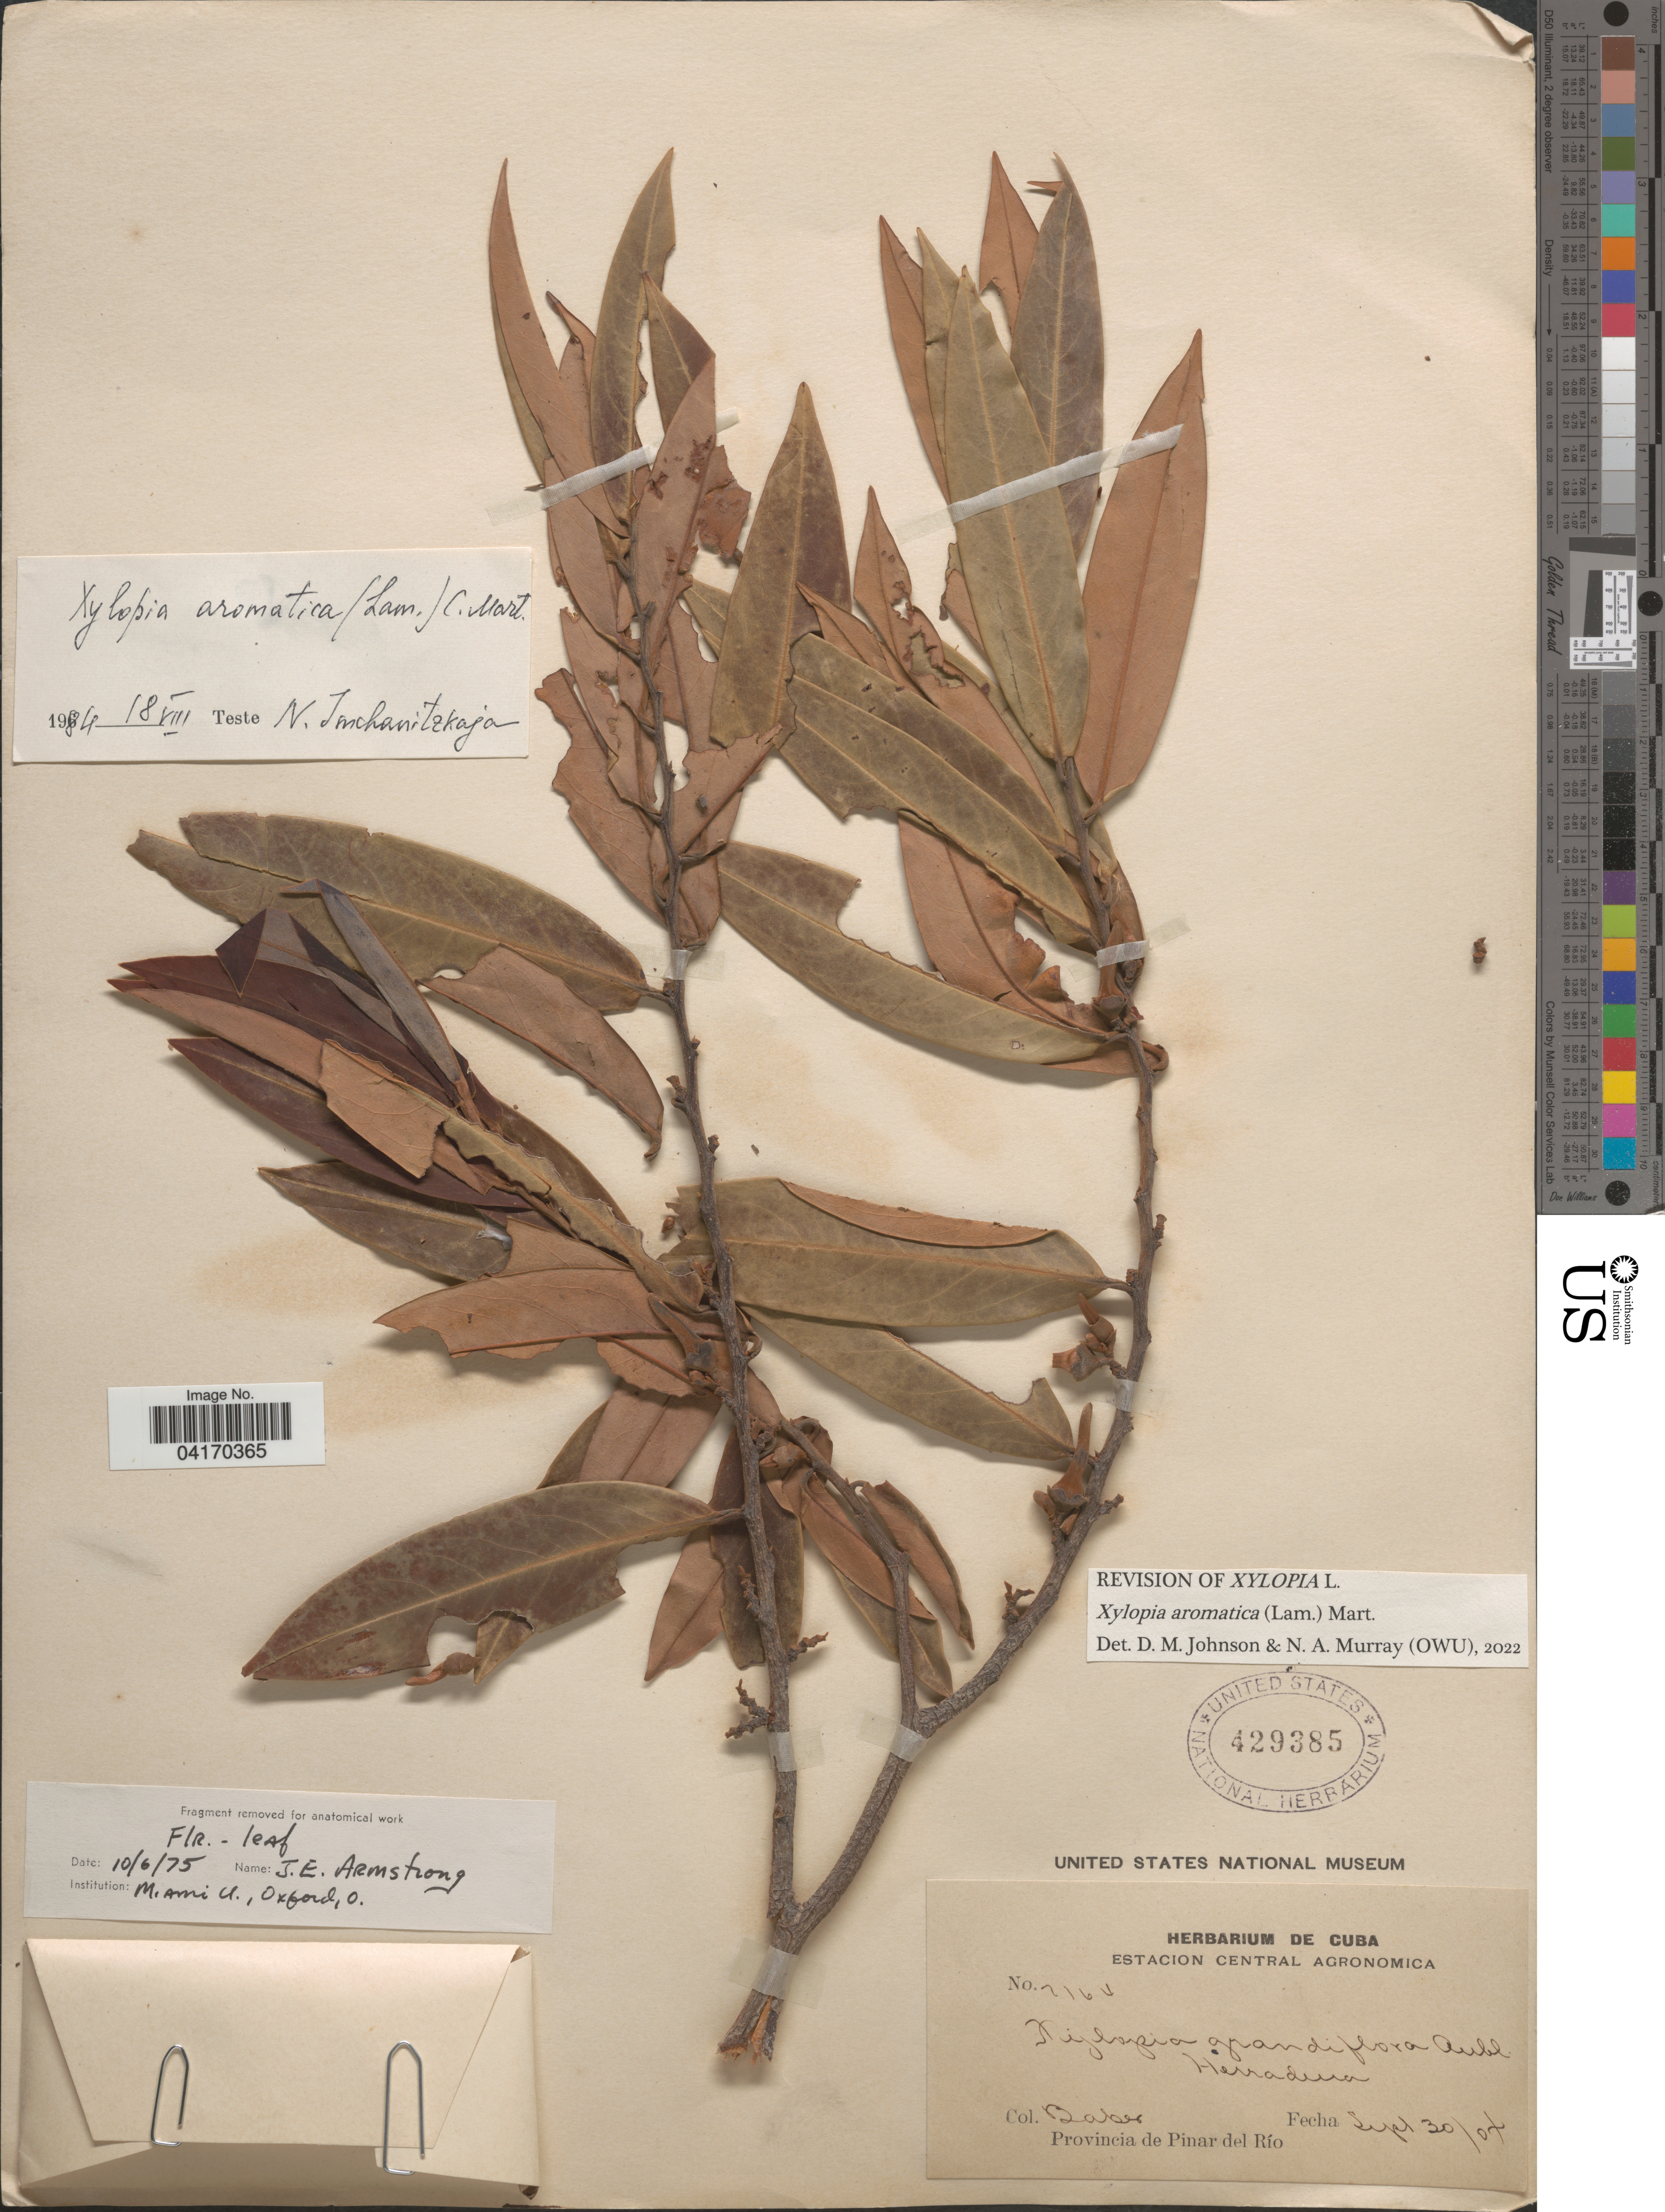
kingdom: Plantae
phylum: Tracheophyta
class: Magnoliopsida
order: Magnoliales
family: Annonaceae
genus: Xylopia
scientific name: Xylopia aromatica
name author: (Lam.) Mart.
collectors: -. Baber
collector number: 7164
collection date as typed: Transcribed d/m/y: 30/9/4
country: Cuba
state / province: Pinar del Río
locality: Herradura.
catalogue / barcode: US 429385